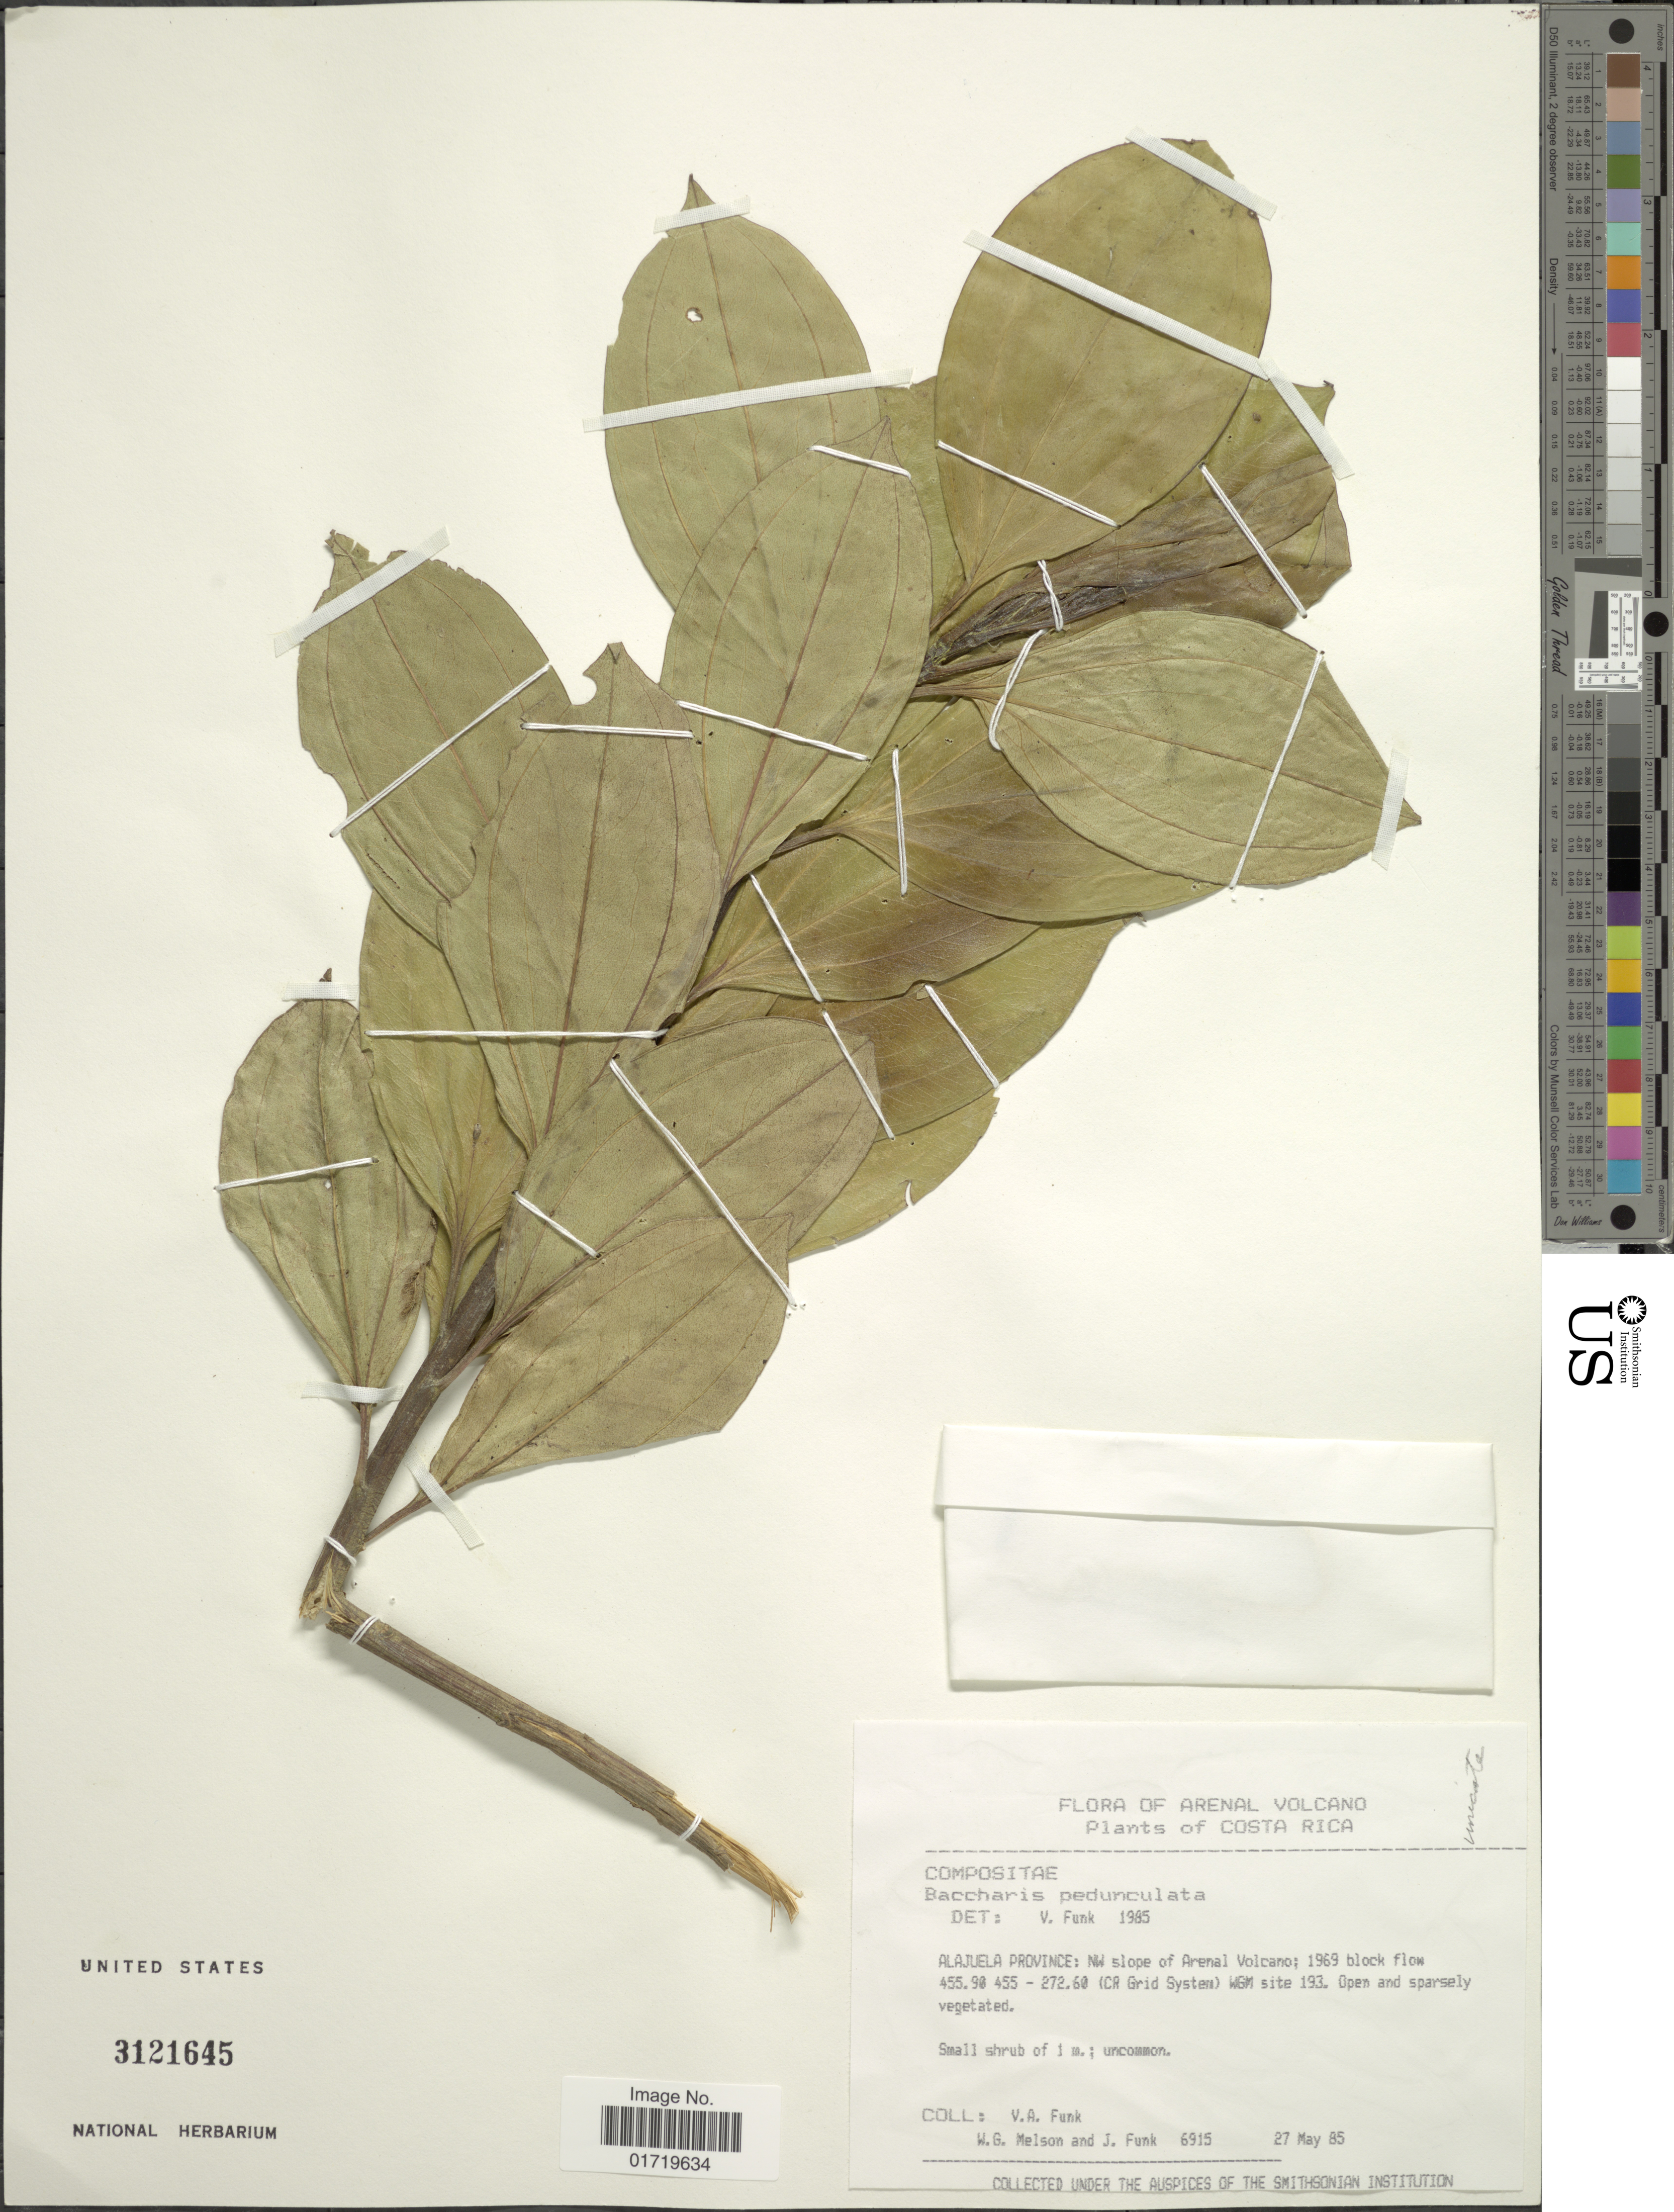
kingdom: Plantae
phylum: Tracheophyta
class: Magnoliopsida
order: Asterales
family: Asteraceae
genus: Baccharis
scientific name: Baccharis pedunculata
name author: (Mill.) Cabrera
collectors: V. Funk, W. Melson & J. Funk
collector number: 6915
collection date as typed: Transcribed d/m/y: 27/5/85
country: Costa Rica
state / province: Alajuela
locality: Alajuela Province: NW slope of Arenal Volcano; 1969 block flow 455.90 - 272.60 (CR Grid system) WGM site 193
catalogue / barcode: US 3121645